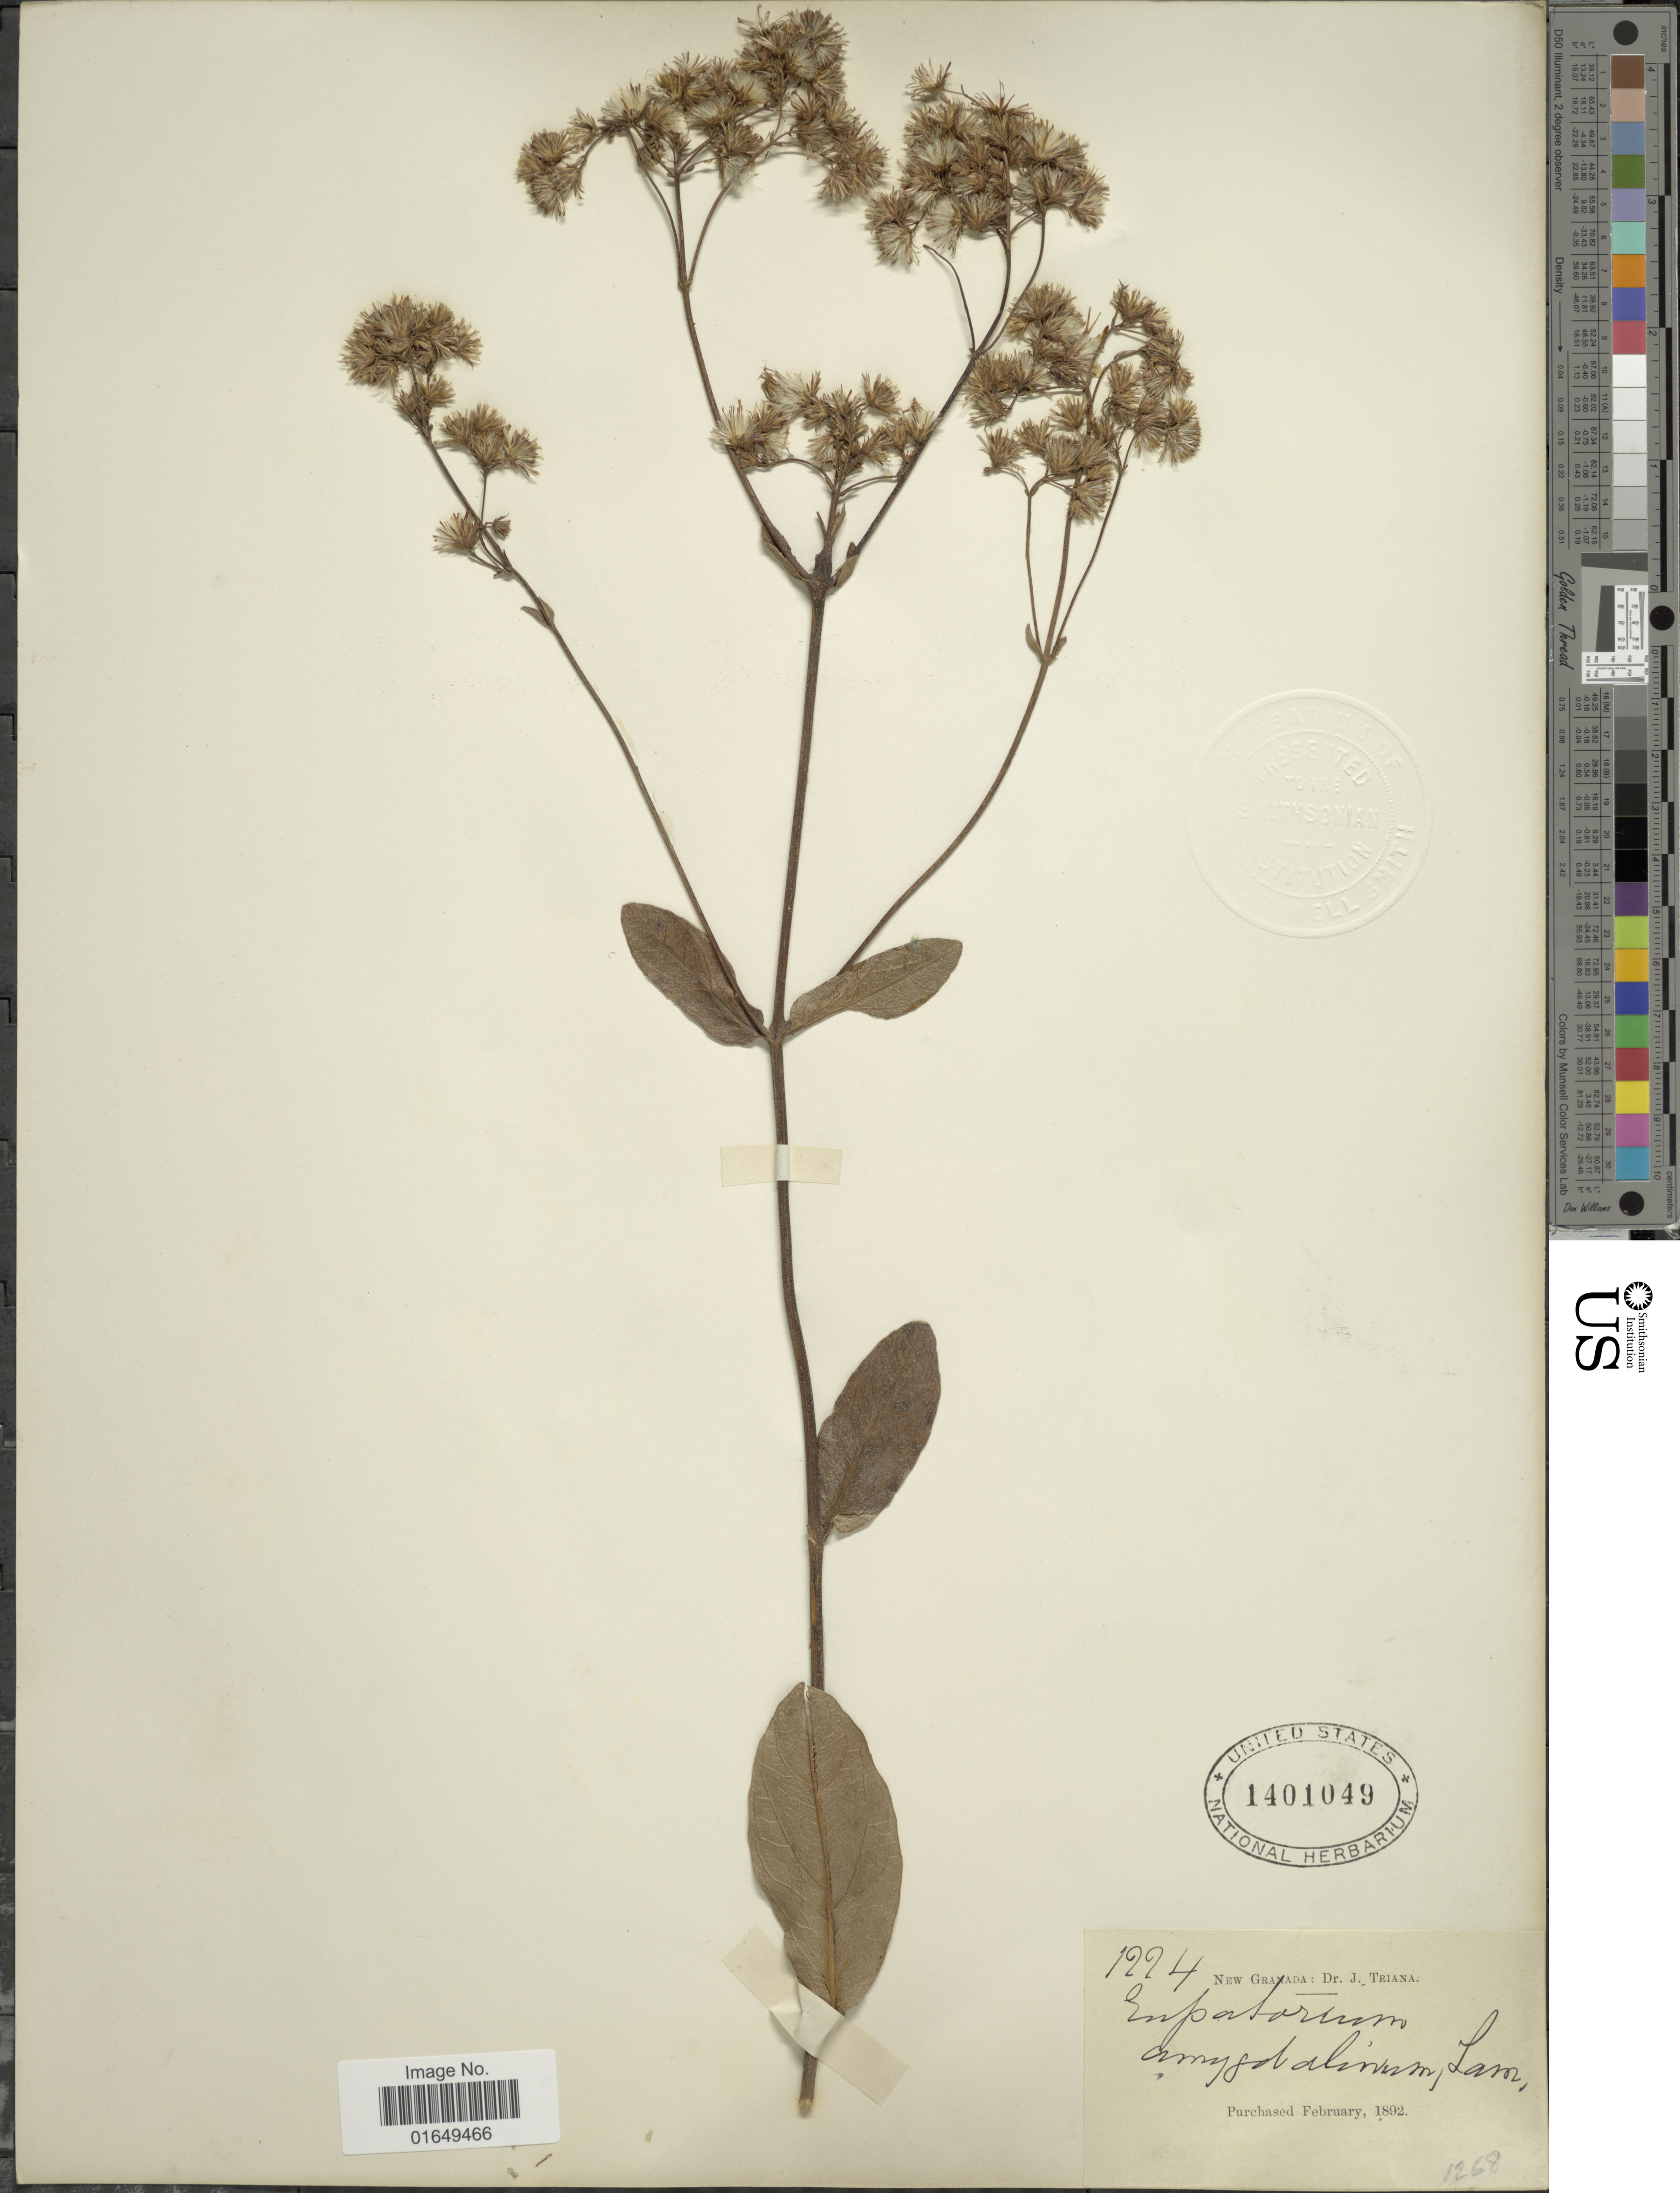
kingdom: Plantae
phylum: Tracheophyta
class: Magnoliopsida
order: Asterales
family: Asteraceae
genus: Ayapana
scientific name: Ayapana amygdalina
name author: (Lam.) R.M. King & H. Rob.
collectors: J. Triana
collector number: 1224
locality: New Granada.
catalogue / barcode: US 1401049